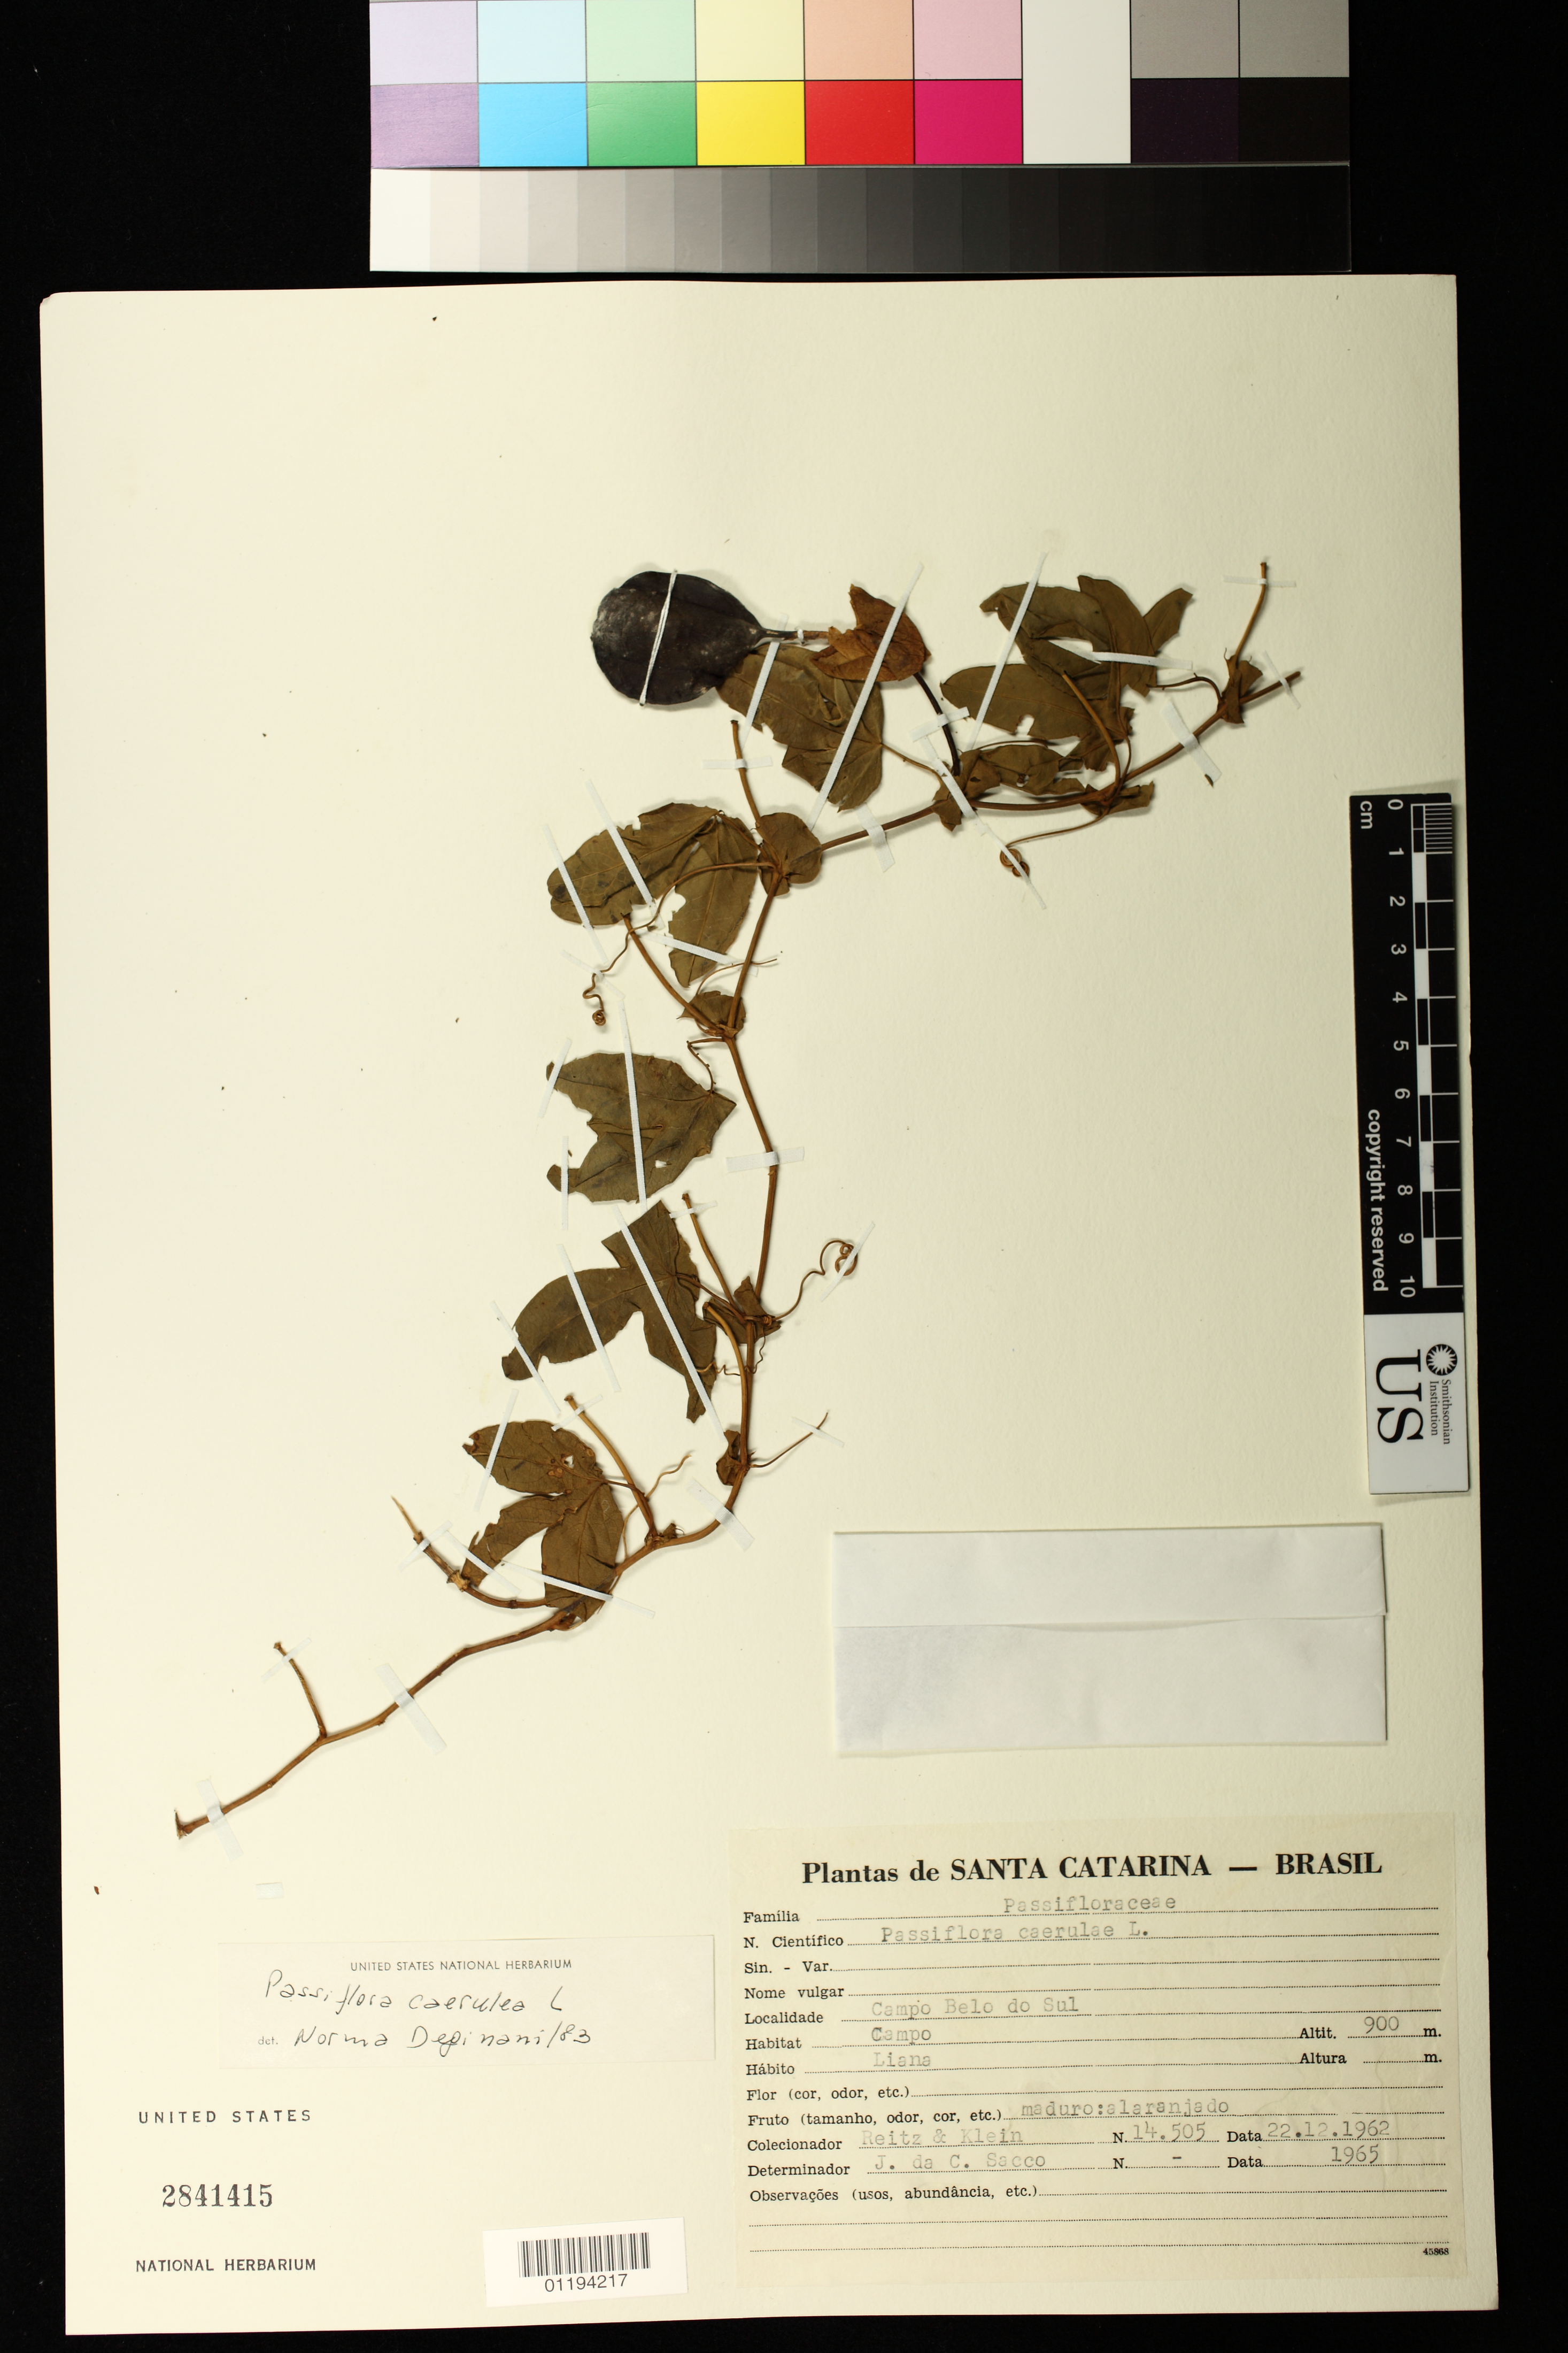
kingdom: Plantae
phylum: Tracheophyta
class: Magnoliopsida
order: Malpighiales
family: Passifloraceae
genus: Passiflora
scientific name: Passiflora caerulea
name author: L.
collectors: R. Reitz & R. M. Klein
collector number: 14505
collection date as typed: Dec 22 1962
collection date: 1962-12-22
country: Brazil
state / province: Santa Catarina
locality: Campo Belo do Sul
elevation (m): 900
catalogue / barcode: US 2841415